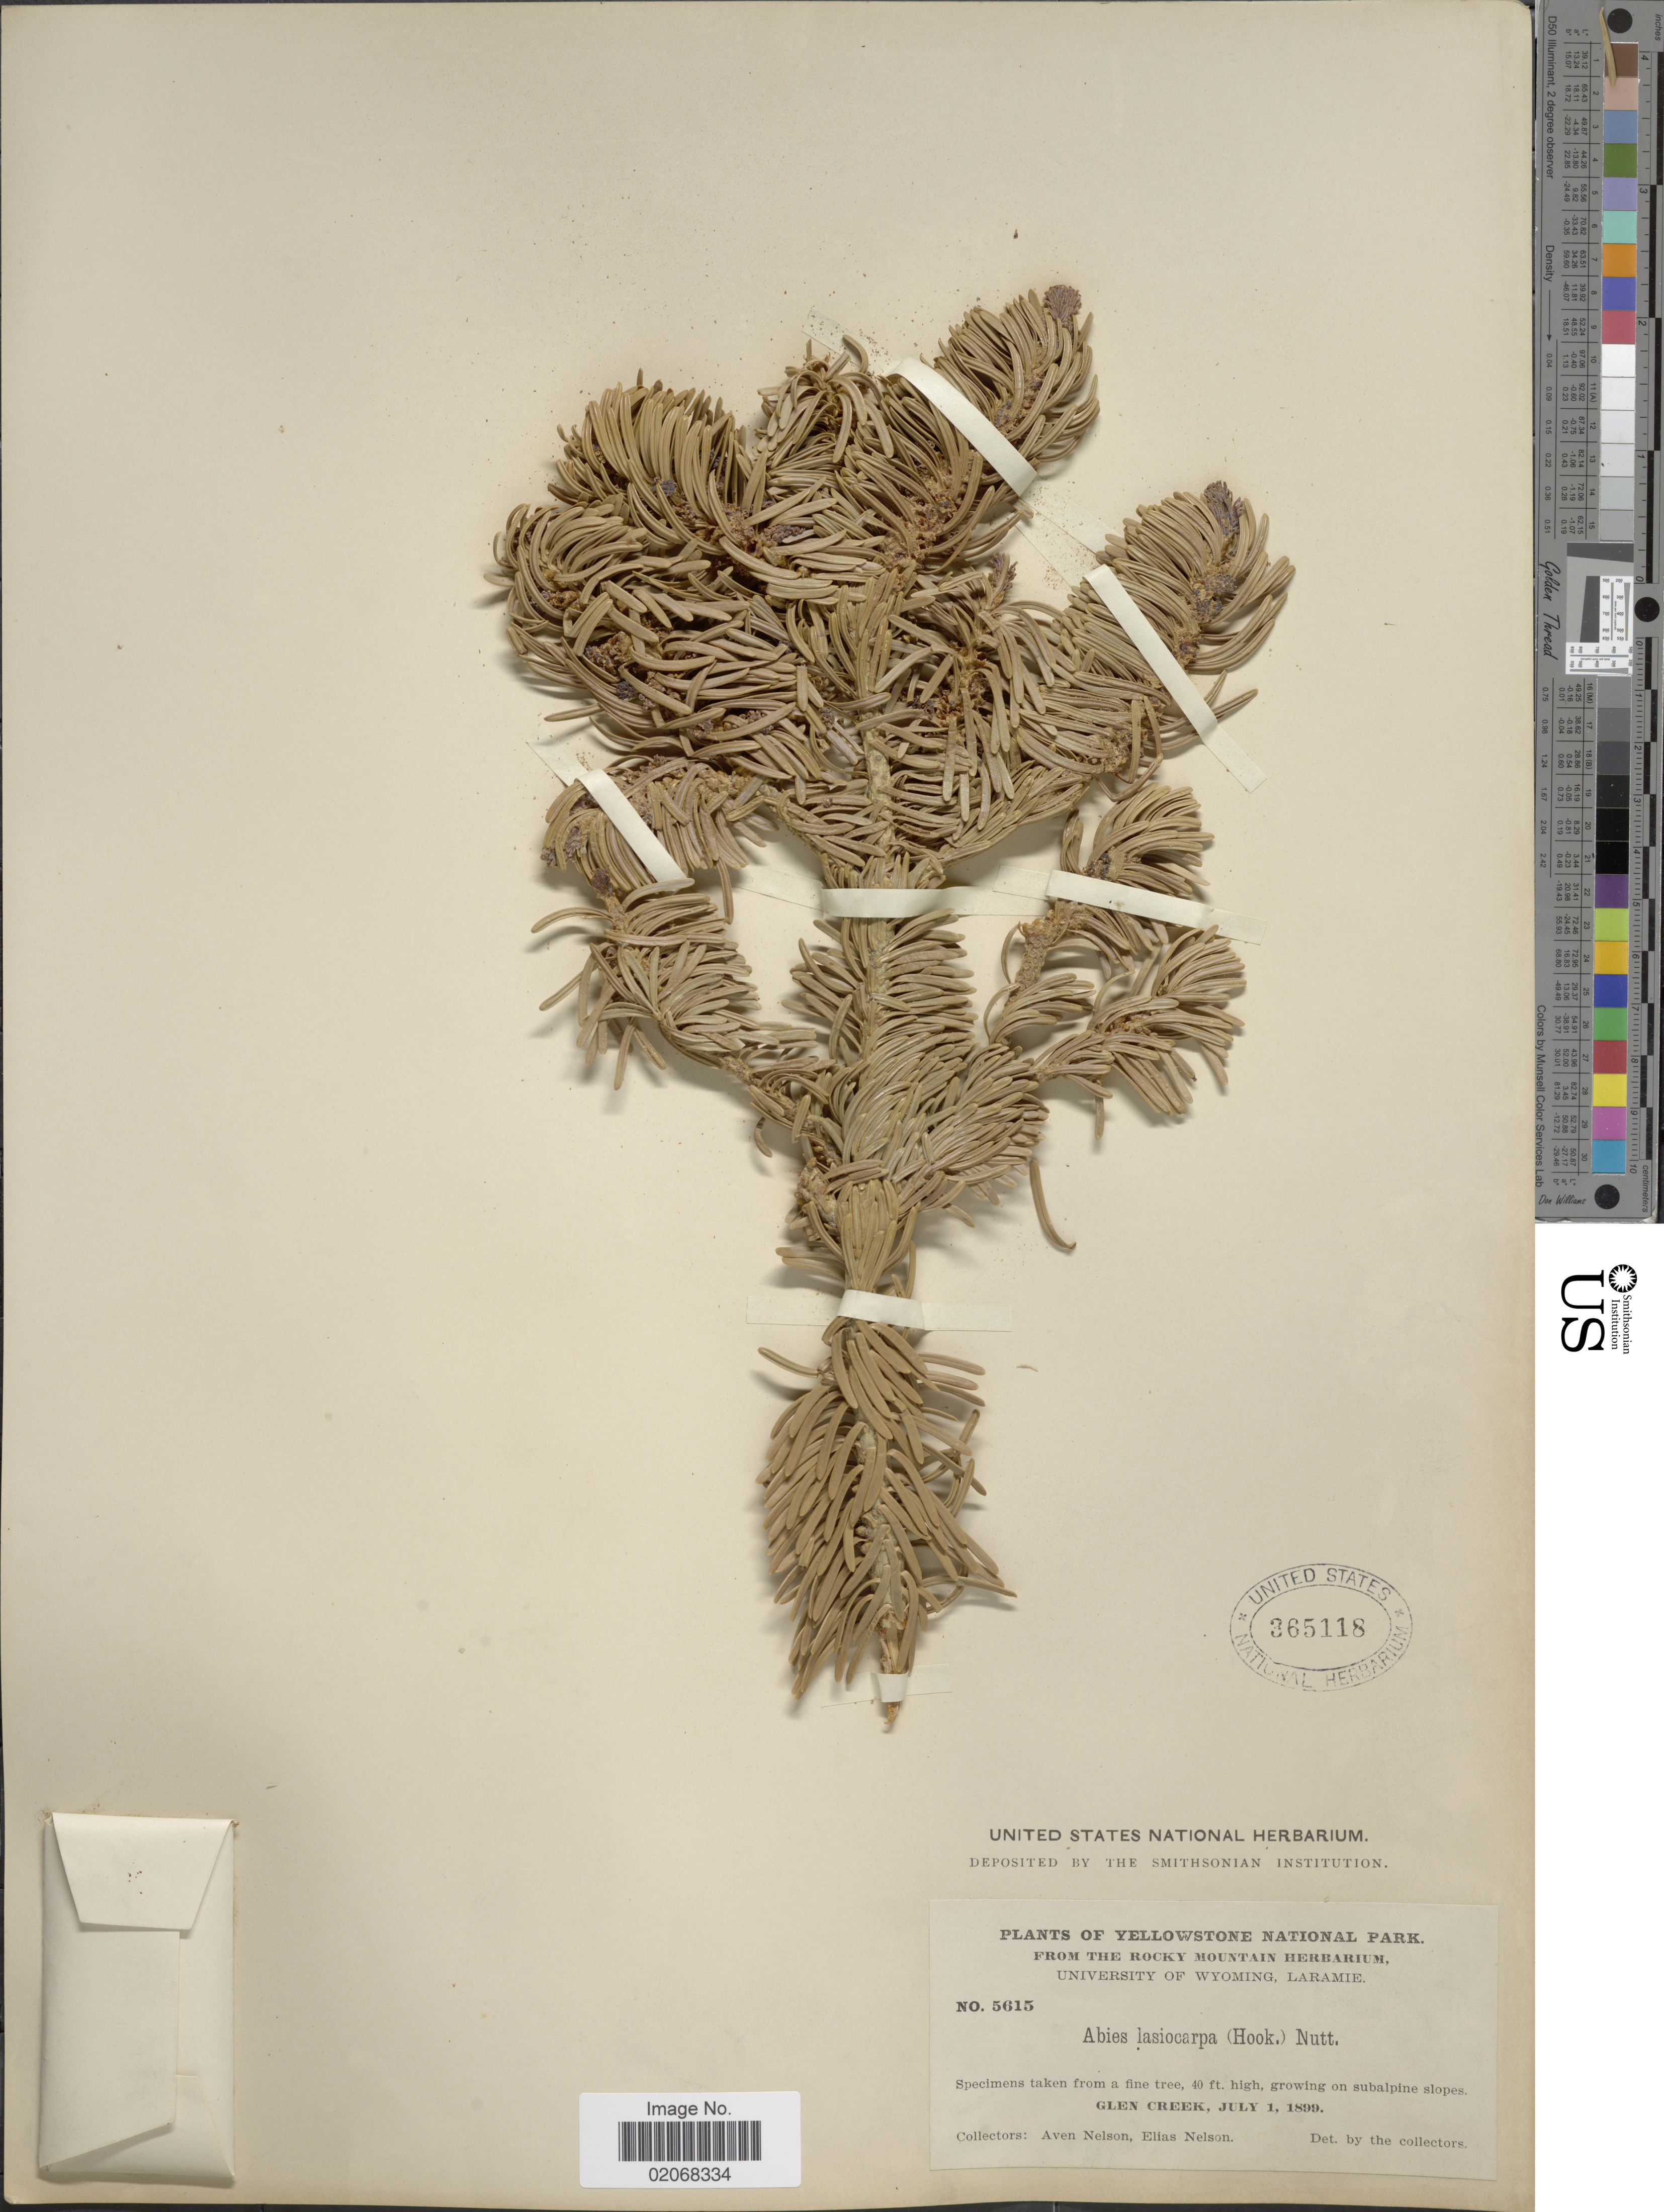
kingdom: Plantae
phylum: Tracheophyta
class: Pinopsida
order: Pinales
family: Pinaceae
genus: Abies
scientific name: Abies lasiocarpa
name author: (Hook.) Nutt.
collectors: A. Nelson & E. Nelson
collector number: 5615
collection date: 1899-07-01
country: United States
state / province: Wyoming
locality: Yellowstone National park, growing on subalpine slopes, Glen Creek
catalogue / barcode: US 365118